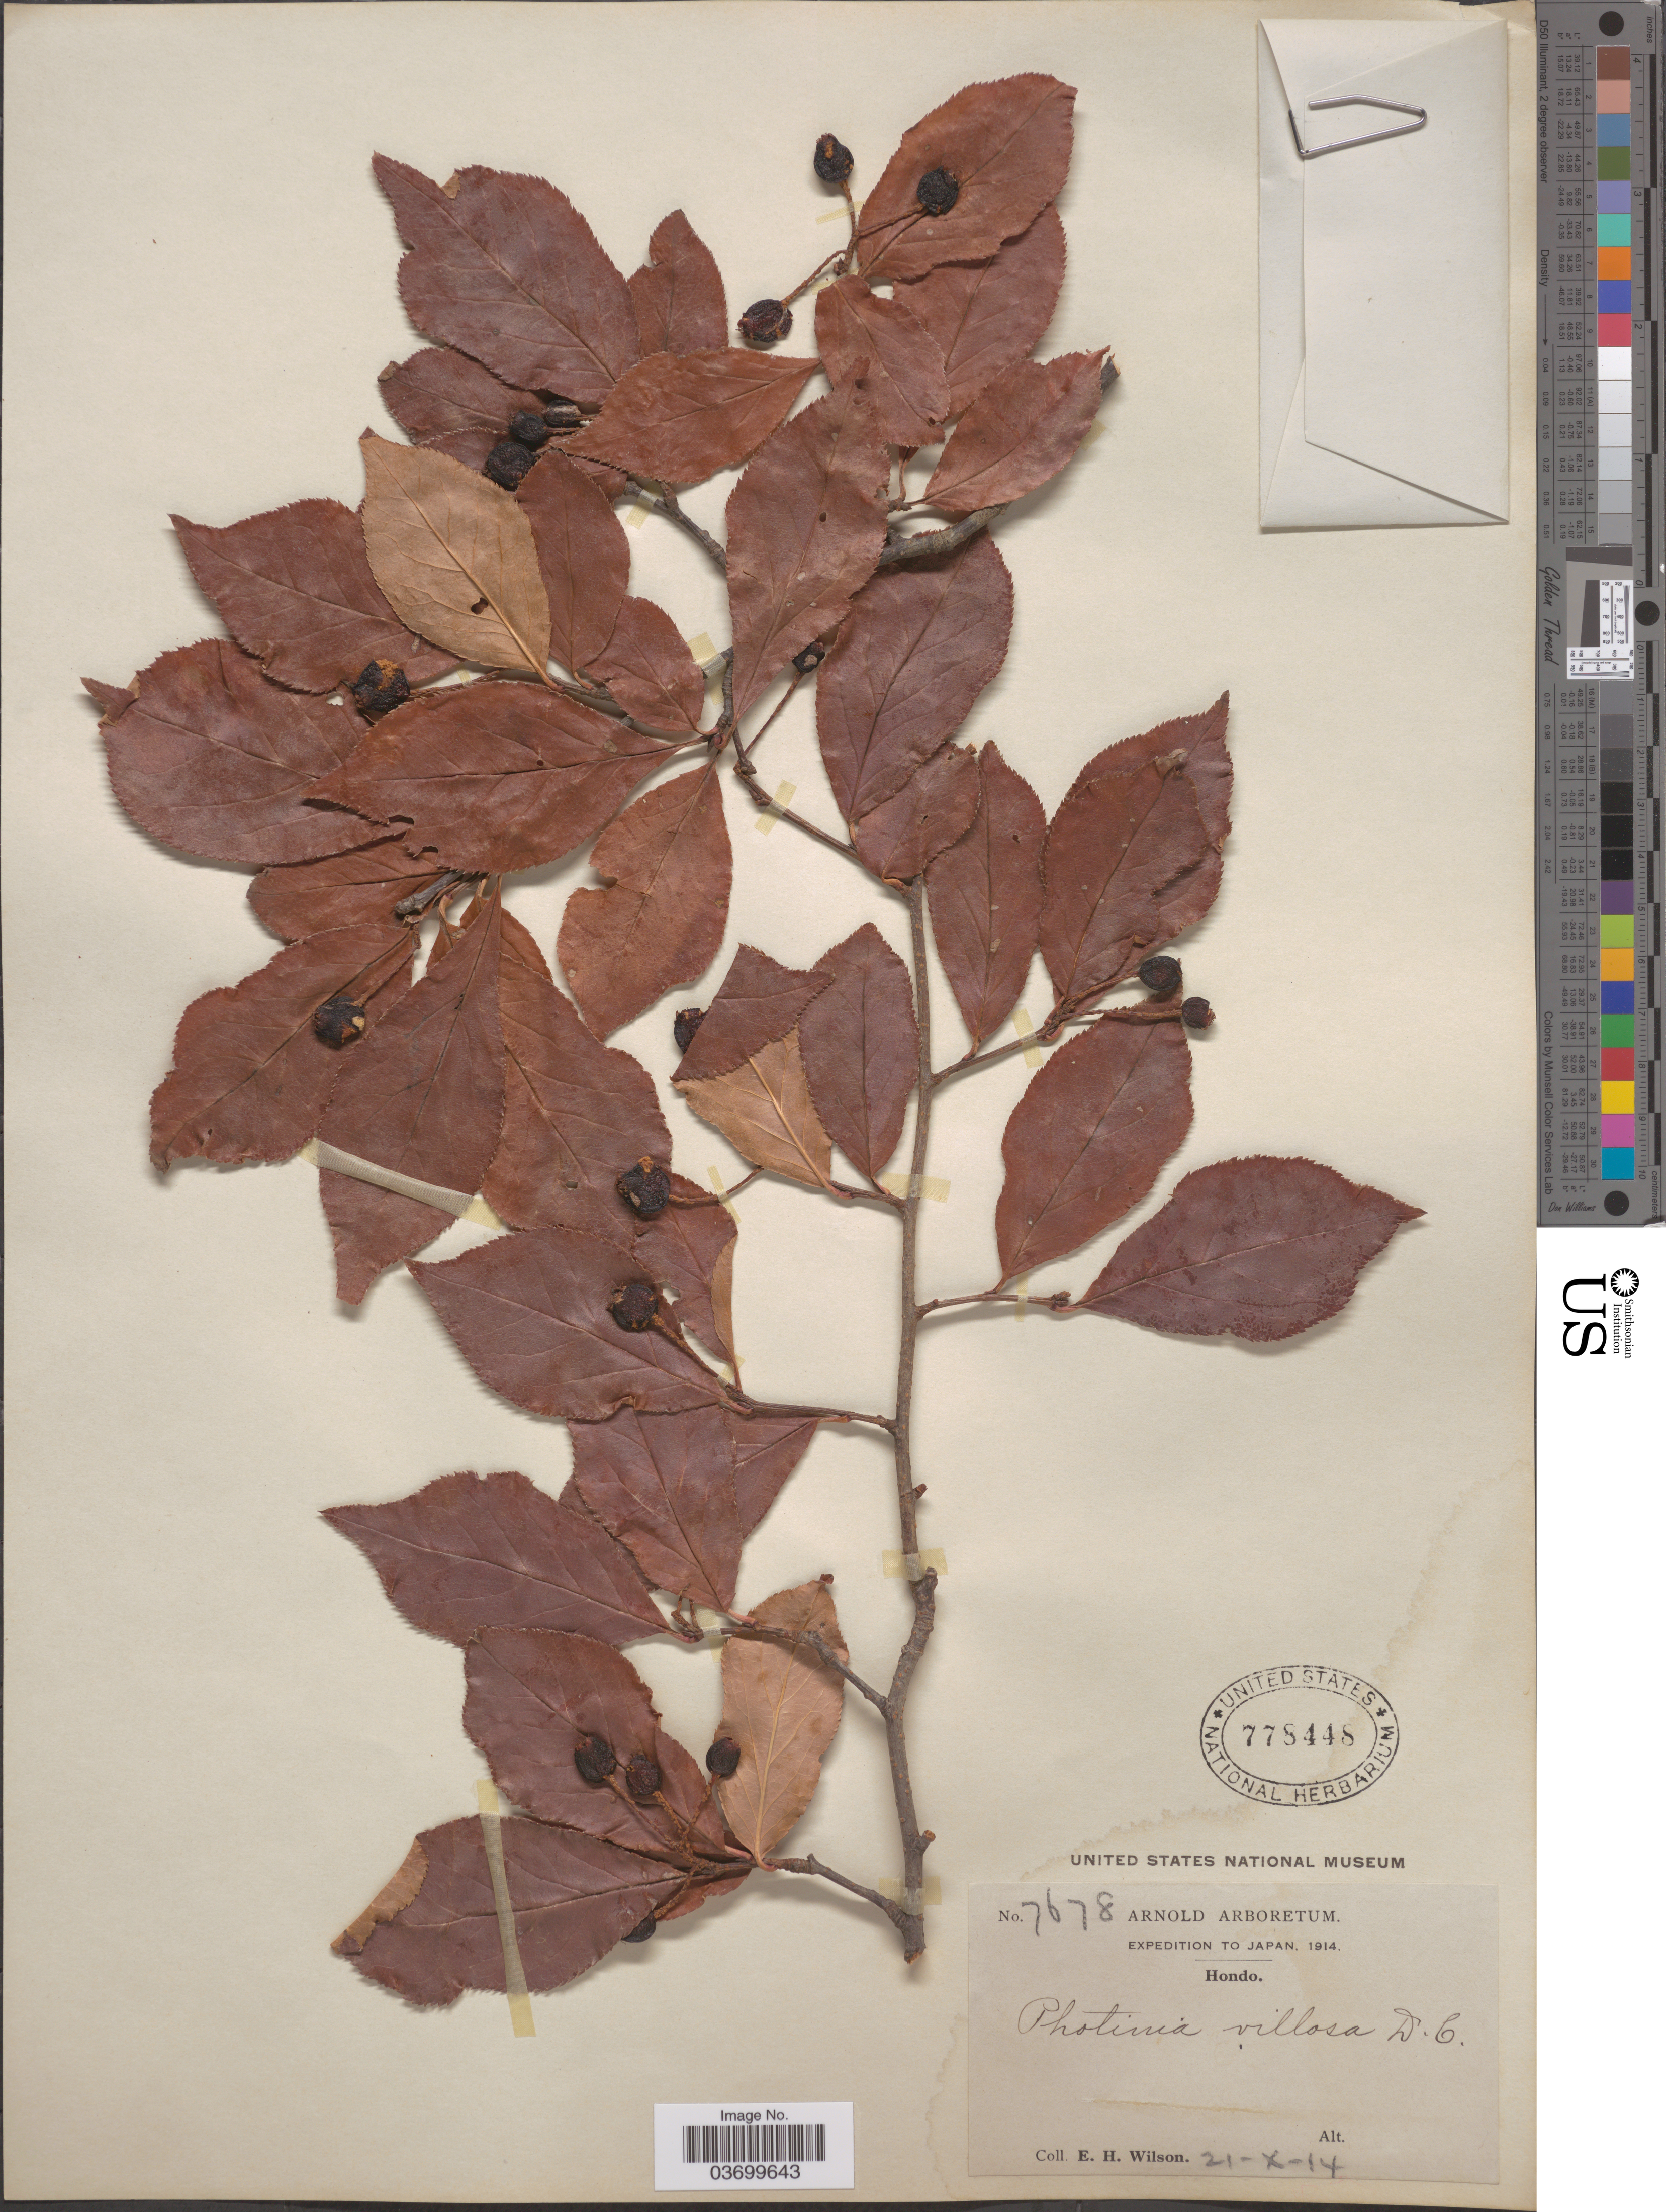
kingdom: Plantae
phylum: Tracheophyta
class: Magnoliopsida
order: Rosales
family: Rosaceae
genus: Photinia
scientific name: Photinia villosa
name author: (DC.) Thunb.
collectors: E. Wilson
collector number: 7678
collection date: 1914-10-21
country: Japan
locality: Hondo.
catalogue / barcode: US 778448